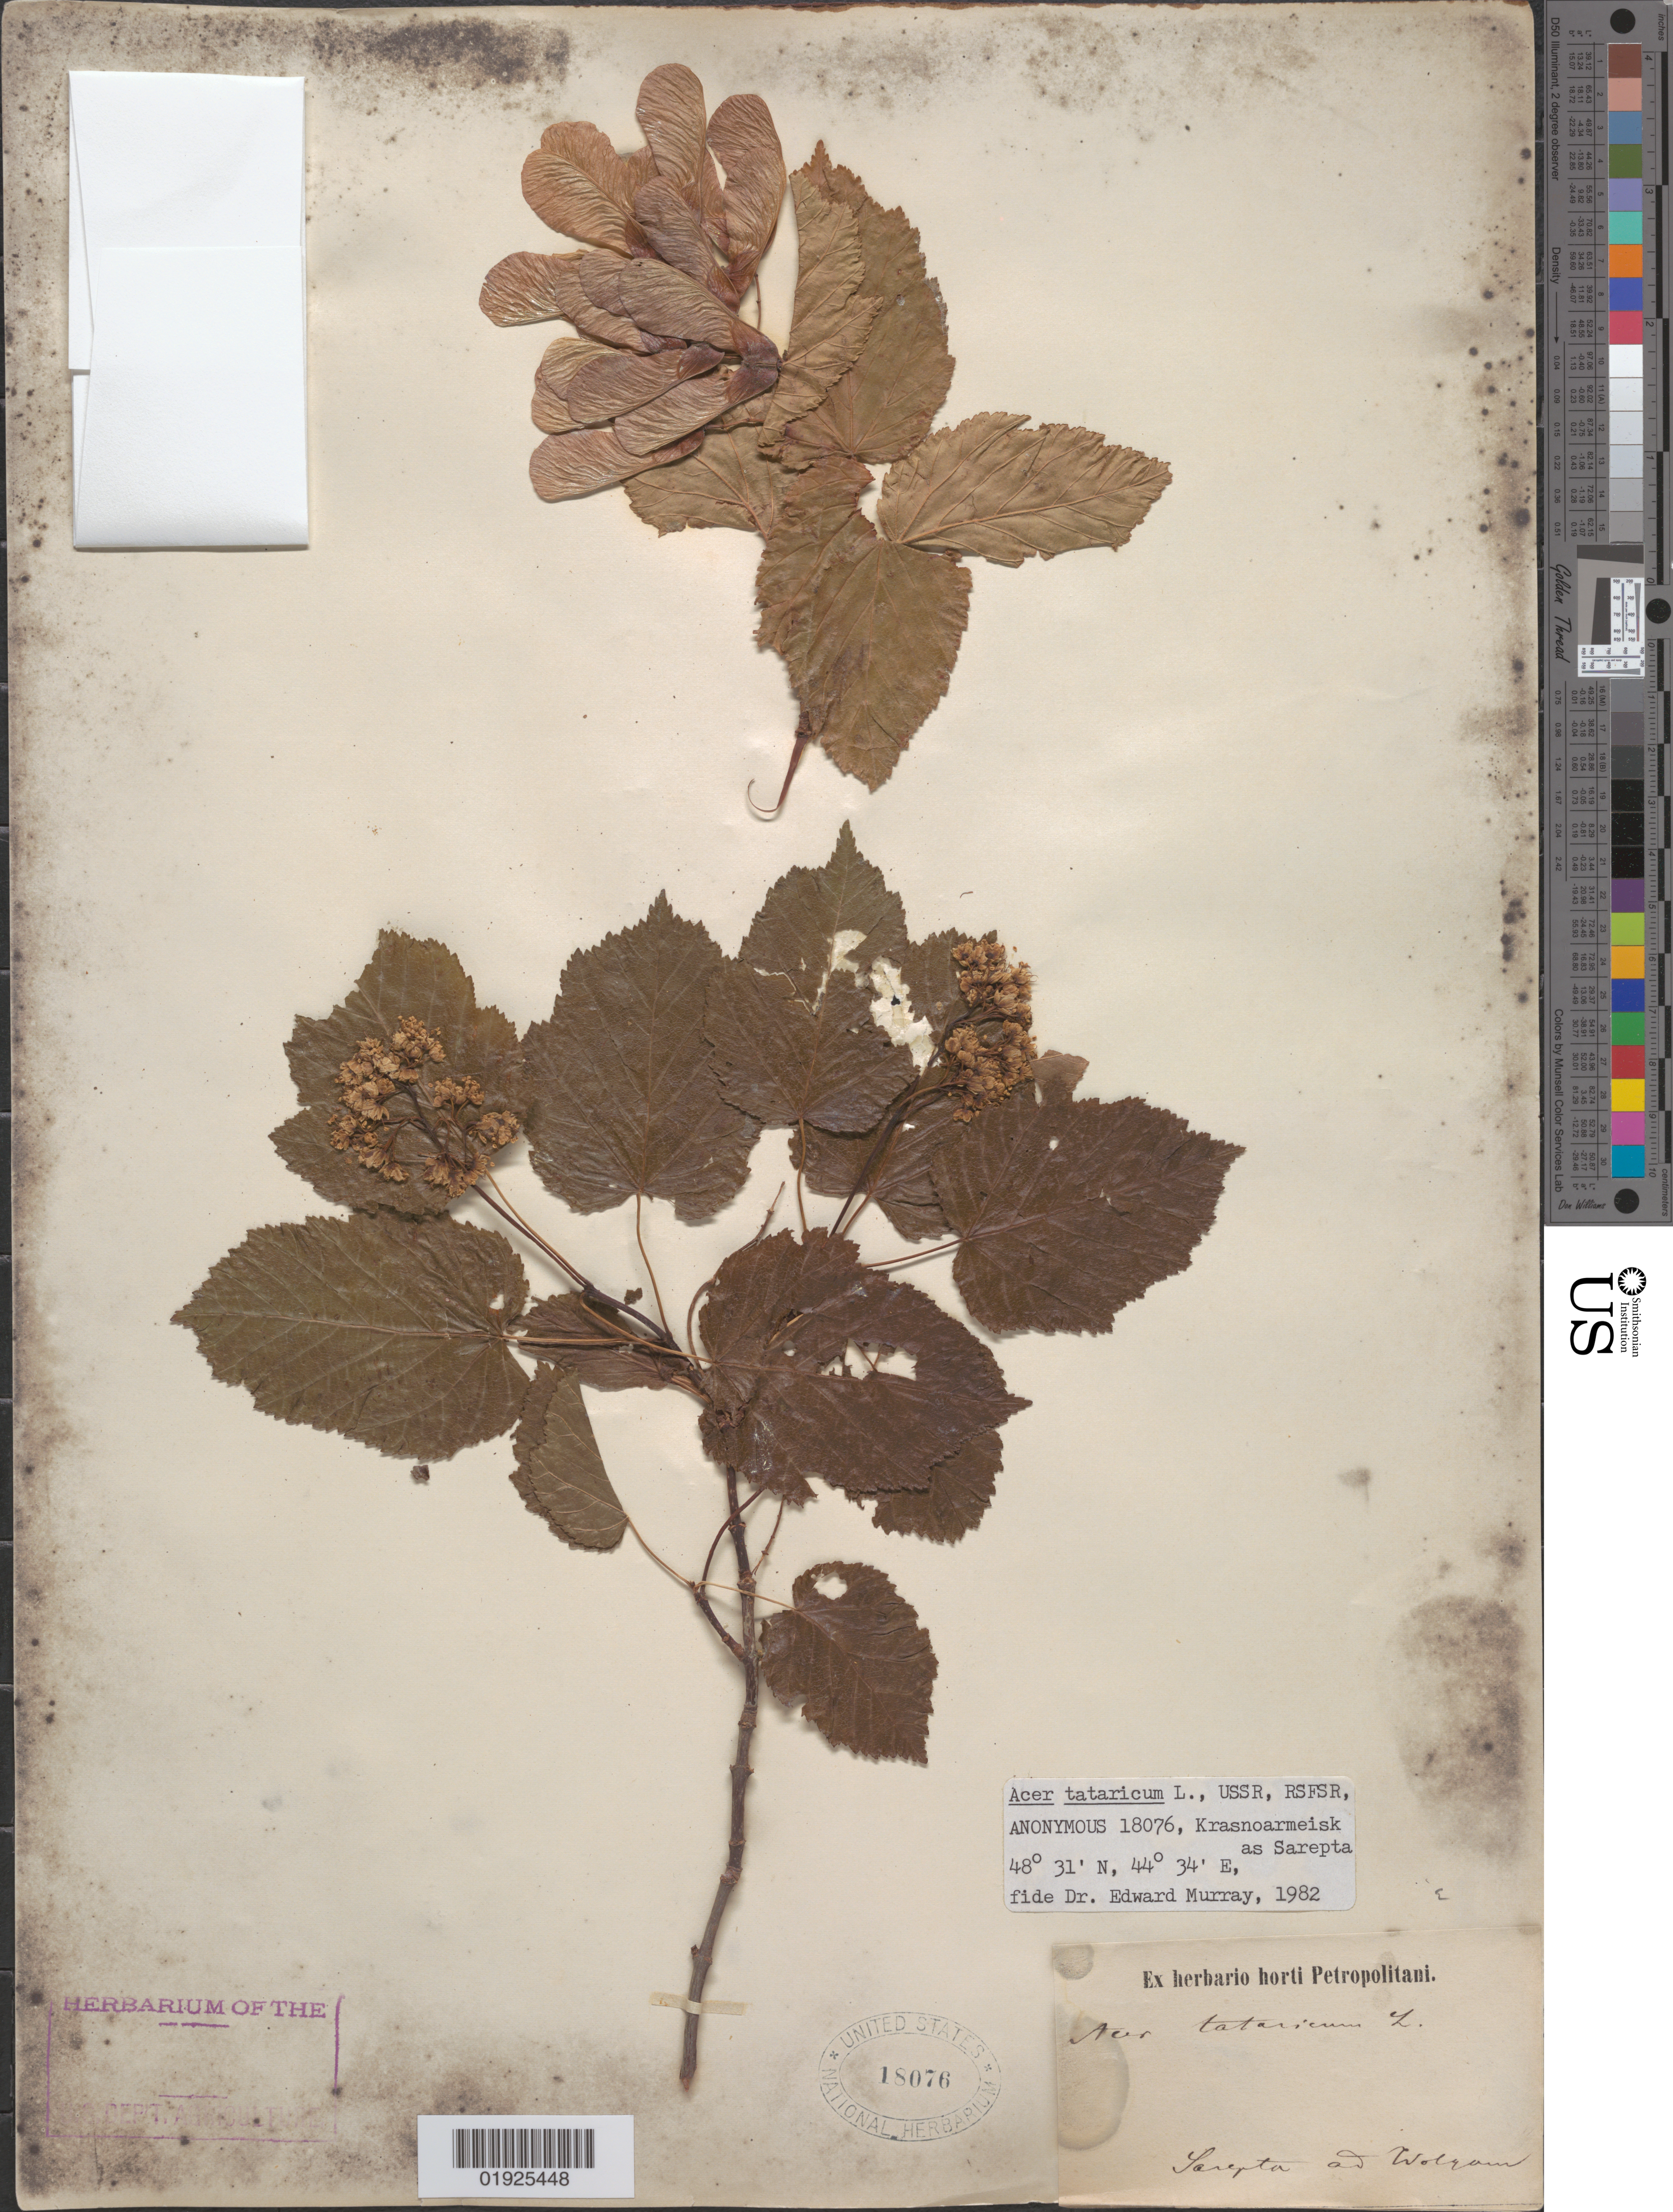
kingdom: Plantae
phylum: Tracheophyta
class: Magnoliopsida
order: Sapindales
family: Sapindaceae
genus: Acer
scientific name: Acer tataricum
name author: L.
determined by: Murray, Edward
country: Russian Federation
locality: Sarepta ad Wolgam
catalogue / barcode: US 18076